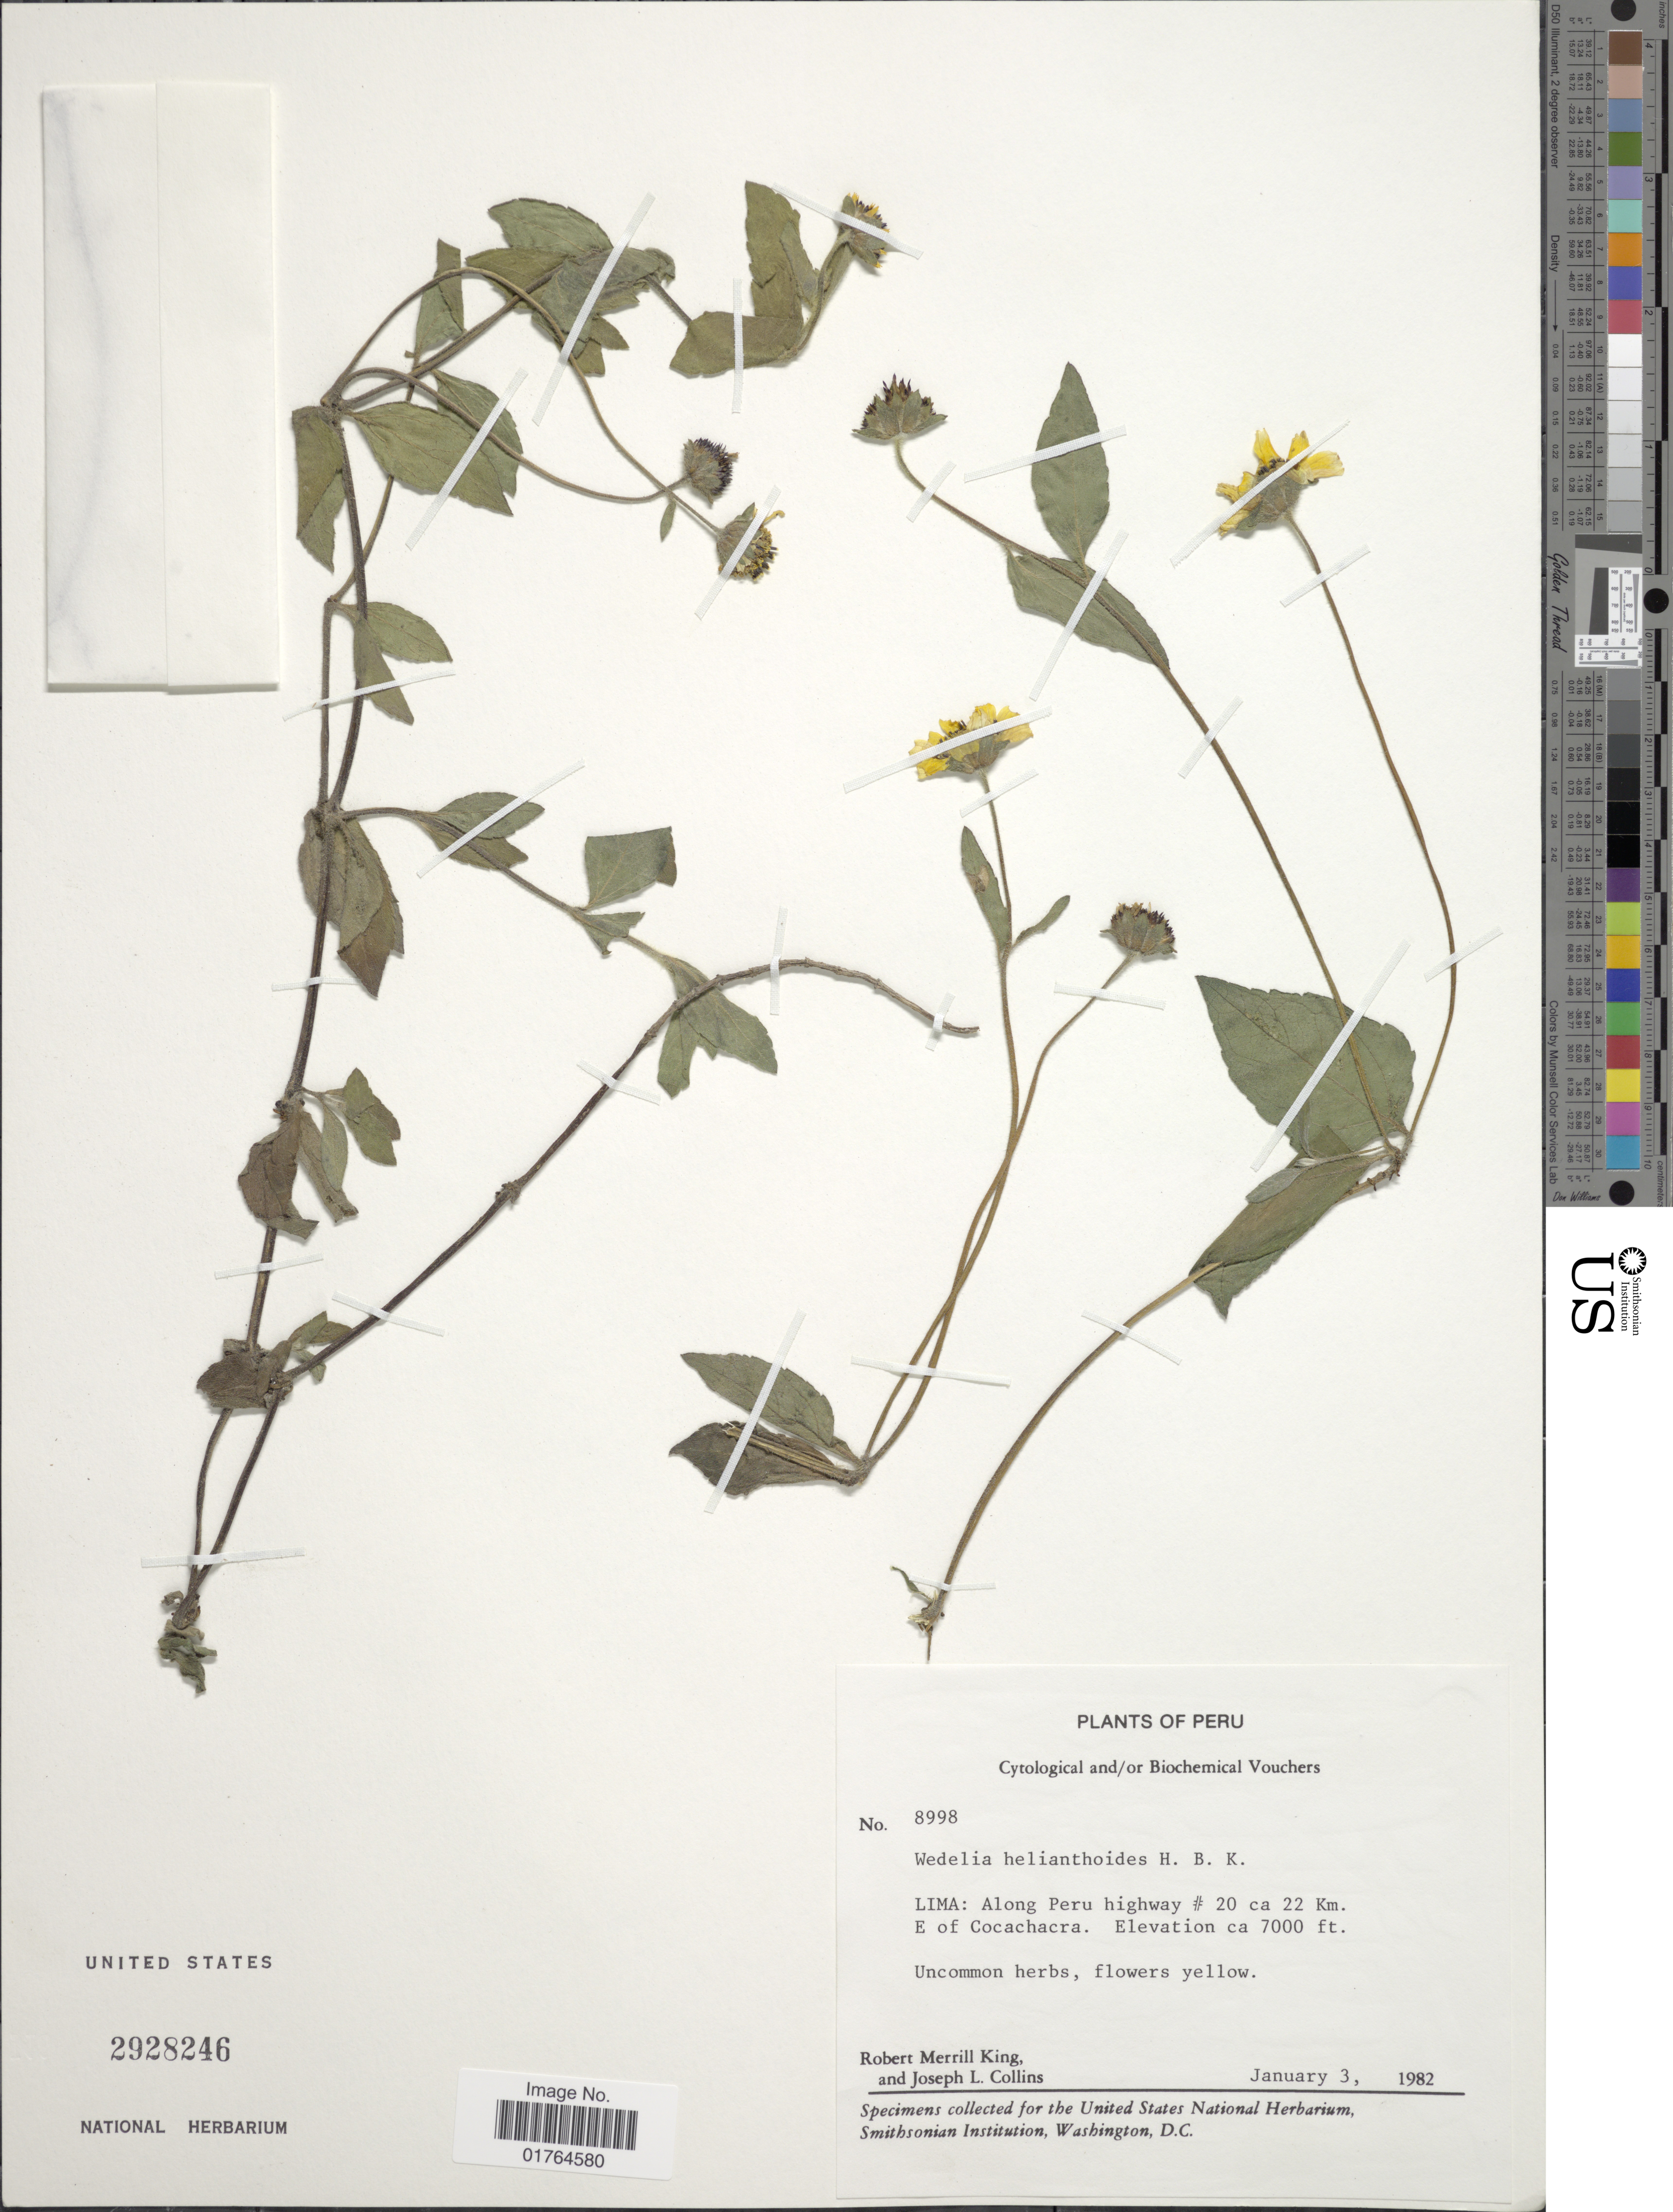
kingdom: Plantae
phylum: Tracheophyta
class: Magnoliopsida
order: Asterales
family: Asteraceae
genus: Wedelia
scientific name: Wedelia helianthoides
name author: Kunth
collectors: R. M. King & J. L. Collins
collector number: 8998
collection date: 1982-01-03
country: Peru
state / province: Lima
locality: Along Peru highway #20 ca 22 km E of Cocachacra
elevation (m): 2134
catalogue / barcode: US 2928246